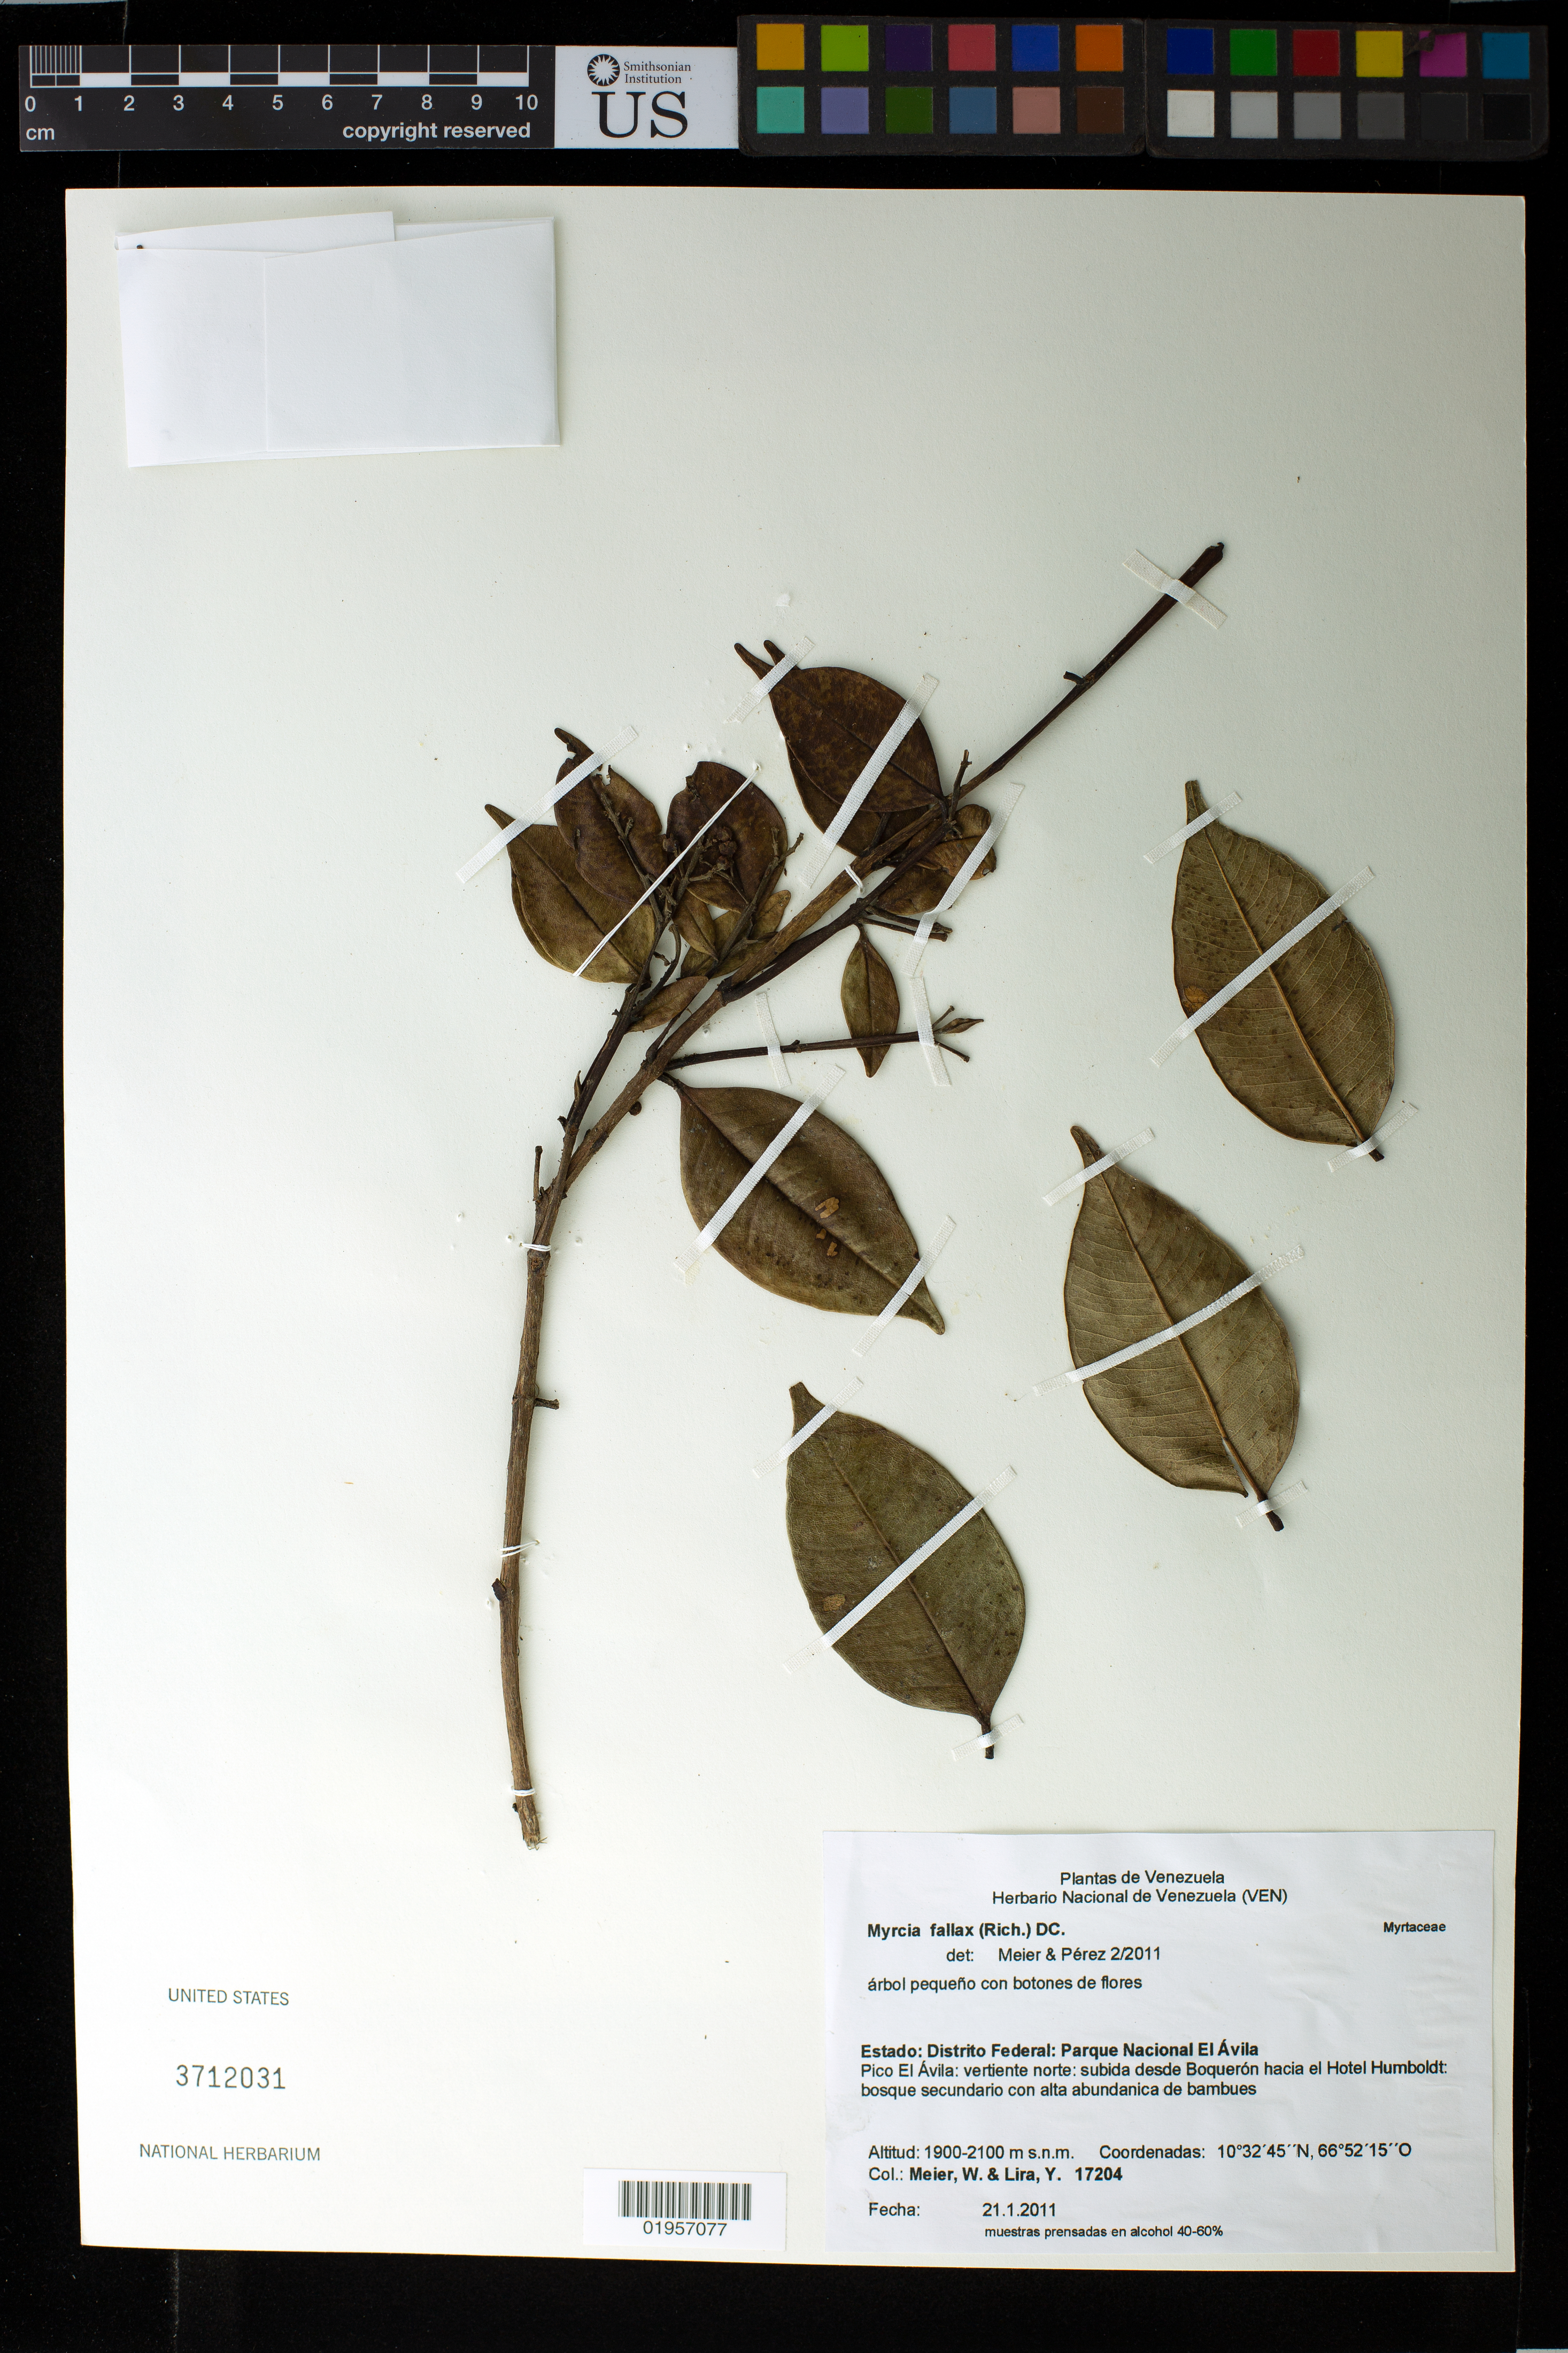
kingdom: Plantae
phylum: Tracheophyta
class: Magnoliopsida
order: Myrtales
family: Myrtaceae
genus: Myrcia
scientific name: Myrcia fallax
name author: (Rich.) DC.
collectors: W. Meier & Y. Lira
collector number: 17204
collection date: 2011-01-21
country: Venezuela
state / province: Miranda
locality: Estado Distrito Federal, Parque El Avila, Pico El Avila, vertiente norte, subida desde Boqueron hacia el Hotel Humbold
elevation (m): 1900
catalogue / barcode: US 3712031